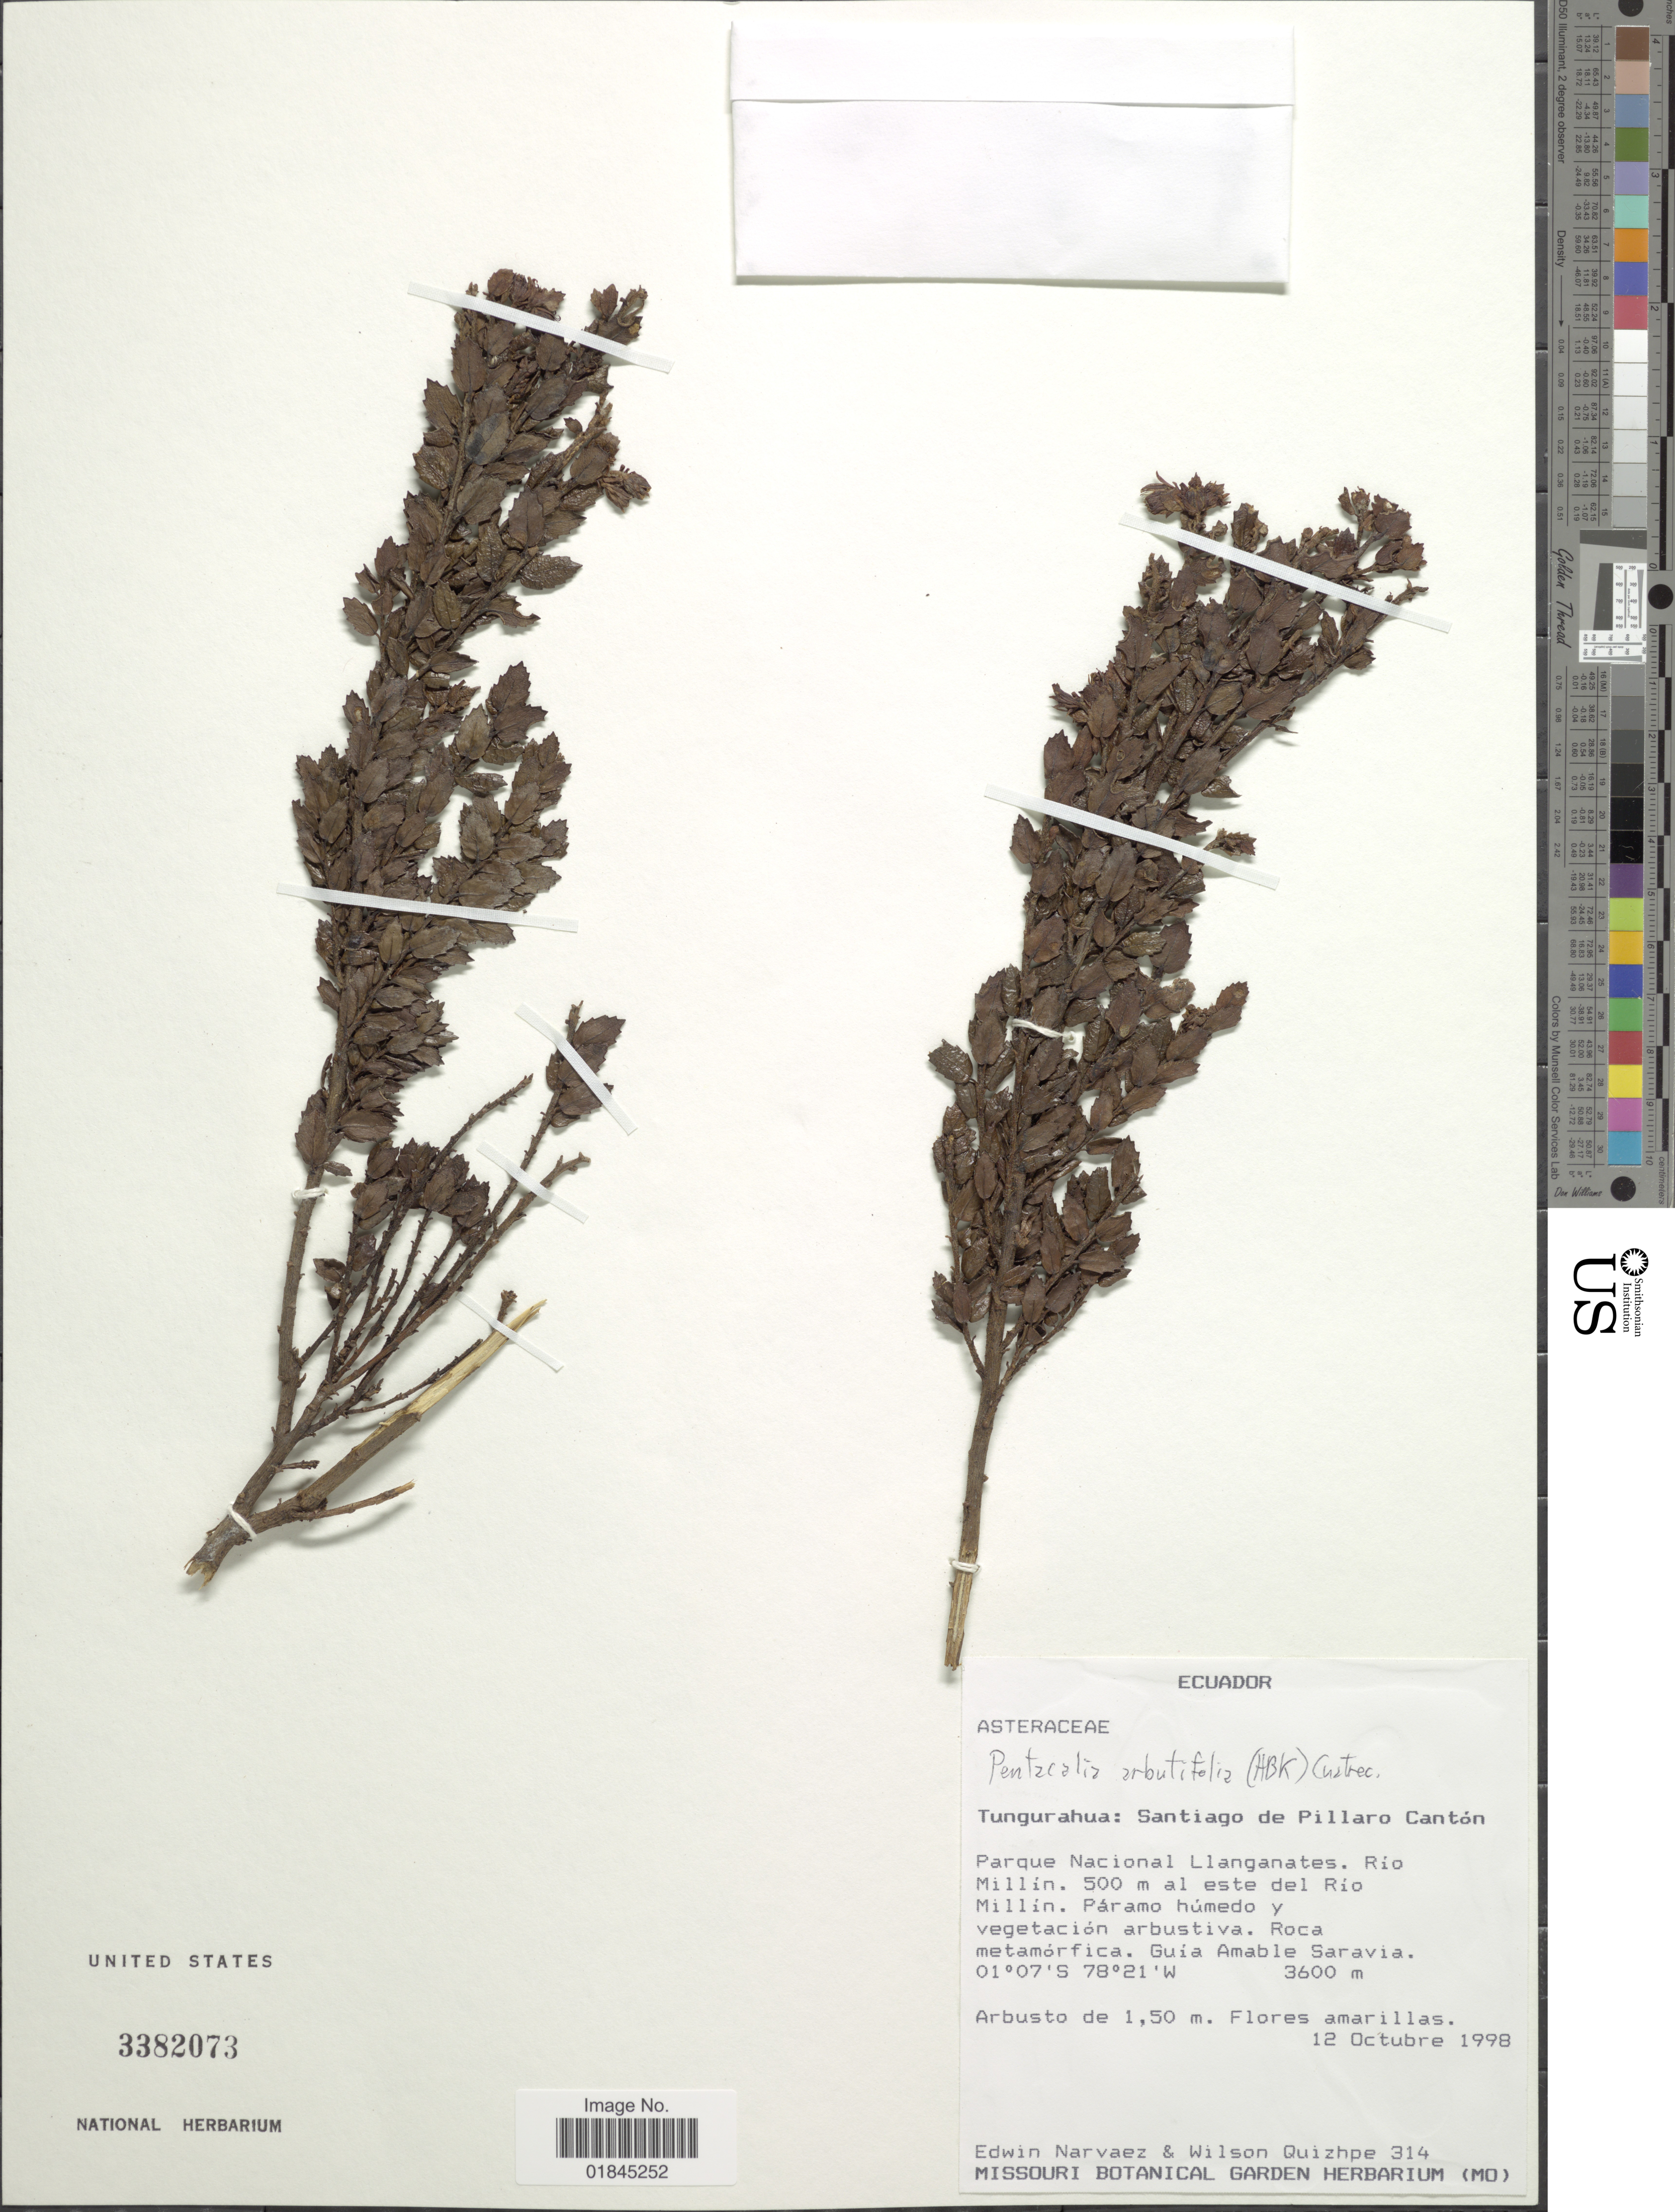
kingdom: Plantae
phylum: Tracheophyta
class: Magnoliopsida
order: Asterales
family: Asteraceae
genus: Pentacalia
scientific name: Pentacalia arbutifolia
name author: (Kunth) Cuatrec.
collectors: E. Narváez & W. Quizhpe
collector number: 314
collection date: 1998-10-12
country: Ecuador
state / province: Tungurahua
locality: Tungurahua: Santiago de Pillaro Cantón. Parque Nacional Llanganates. Rio Millin. 500 m al este del Rio Millin. Páramo húmedo y vegetación arbustiva. Roca metamórfica. Guia Amable Saravia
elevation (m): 3600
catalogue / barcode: US 3382073